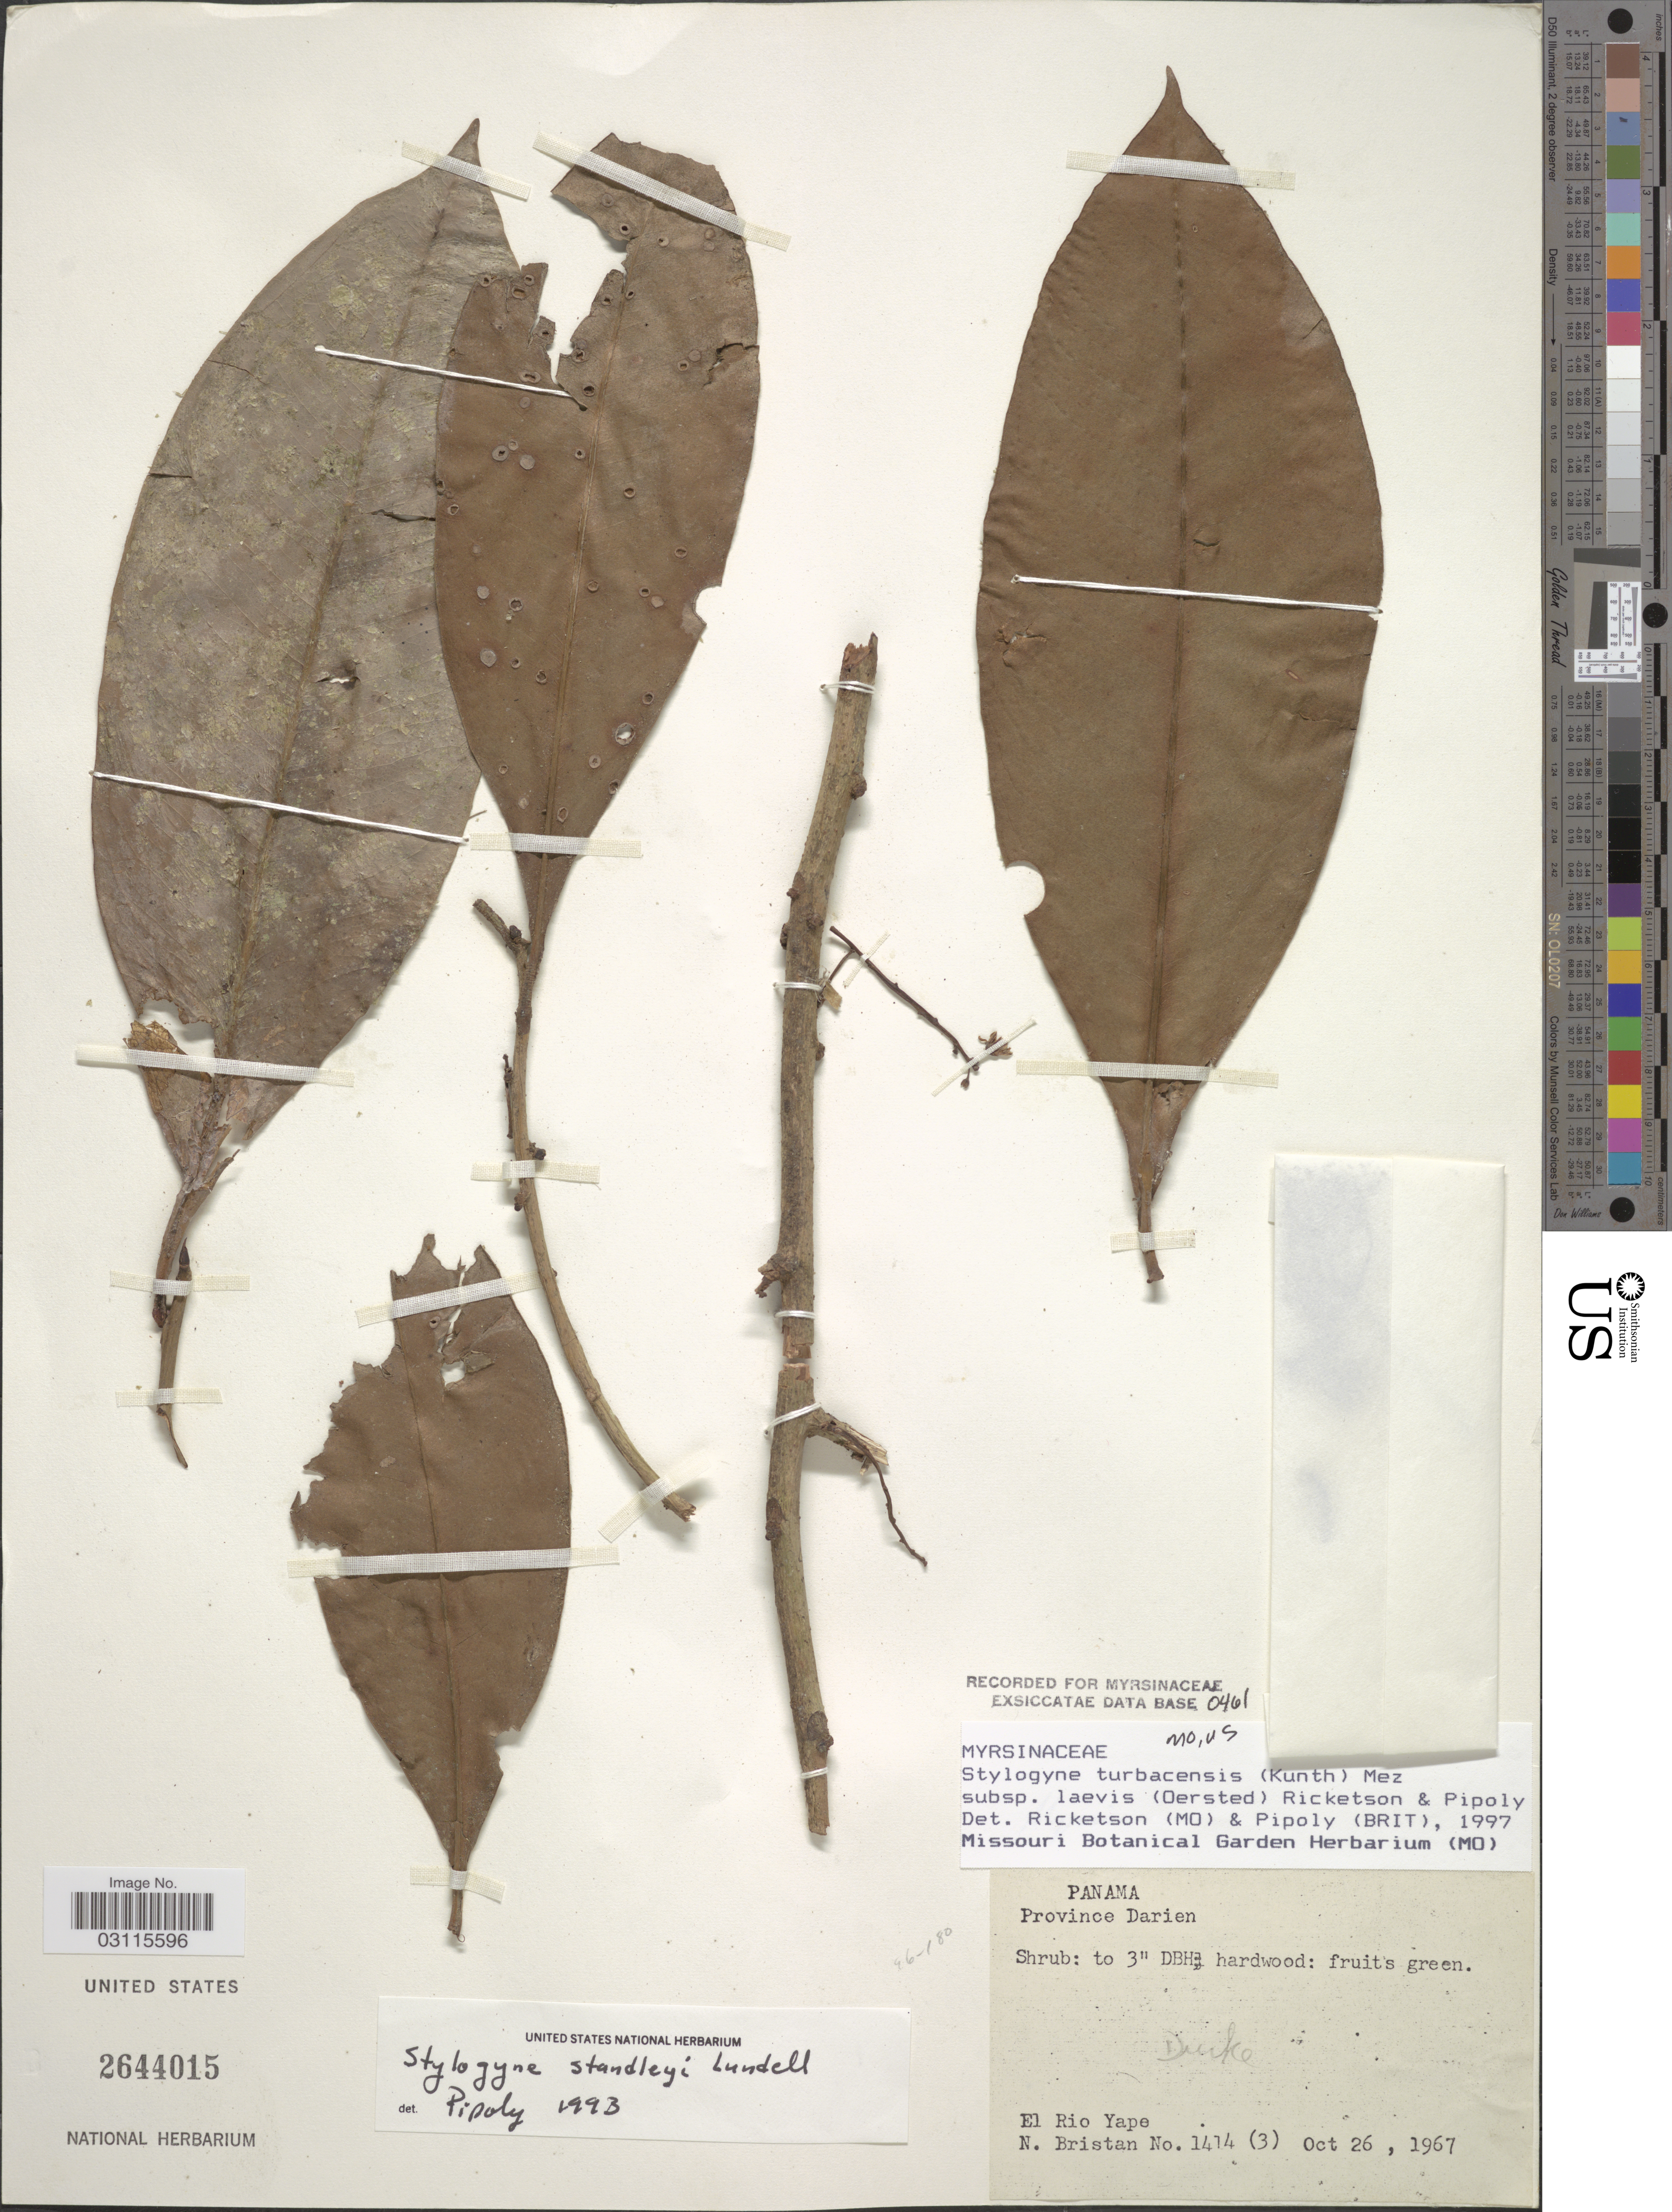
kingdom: Plantae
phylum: Tracheophyta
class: Magnoliopsida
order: Ericales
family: Primulaceae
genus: Stylogyne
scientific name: Stylogyne turbacensis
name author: (Kunth) Mez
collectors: N. Bristan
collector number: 1414/3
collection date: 1967-10-26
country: Panama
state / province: Darién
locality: Province Darien. El Rio Yape.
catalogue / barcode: US 2644015